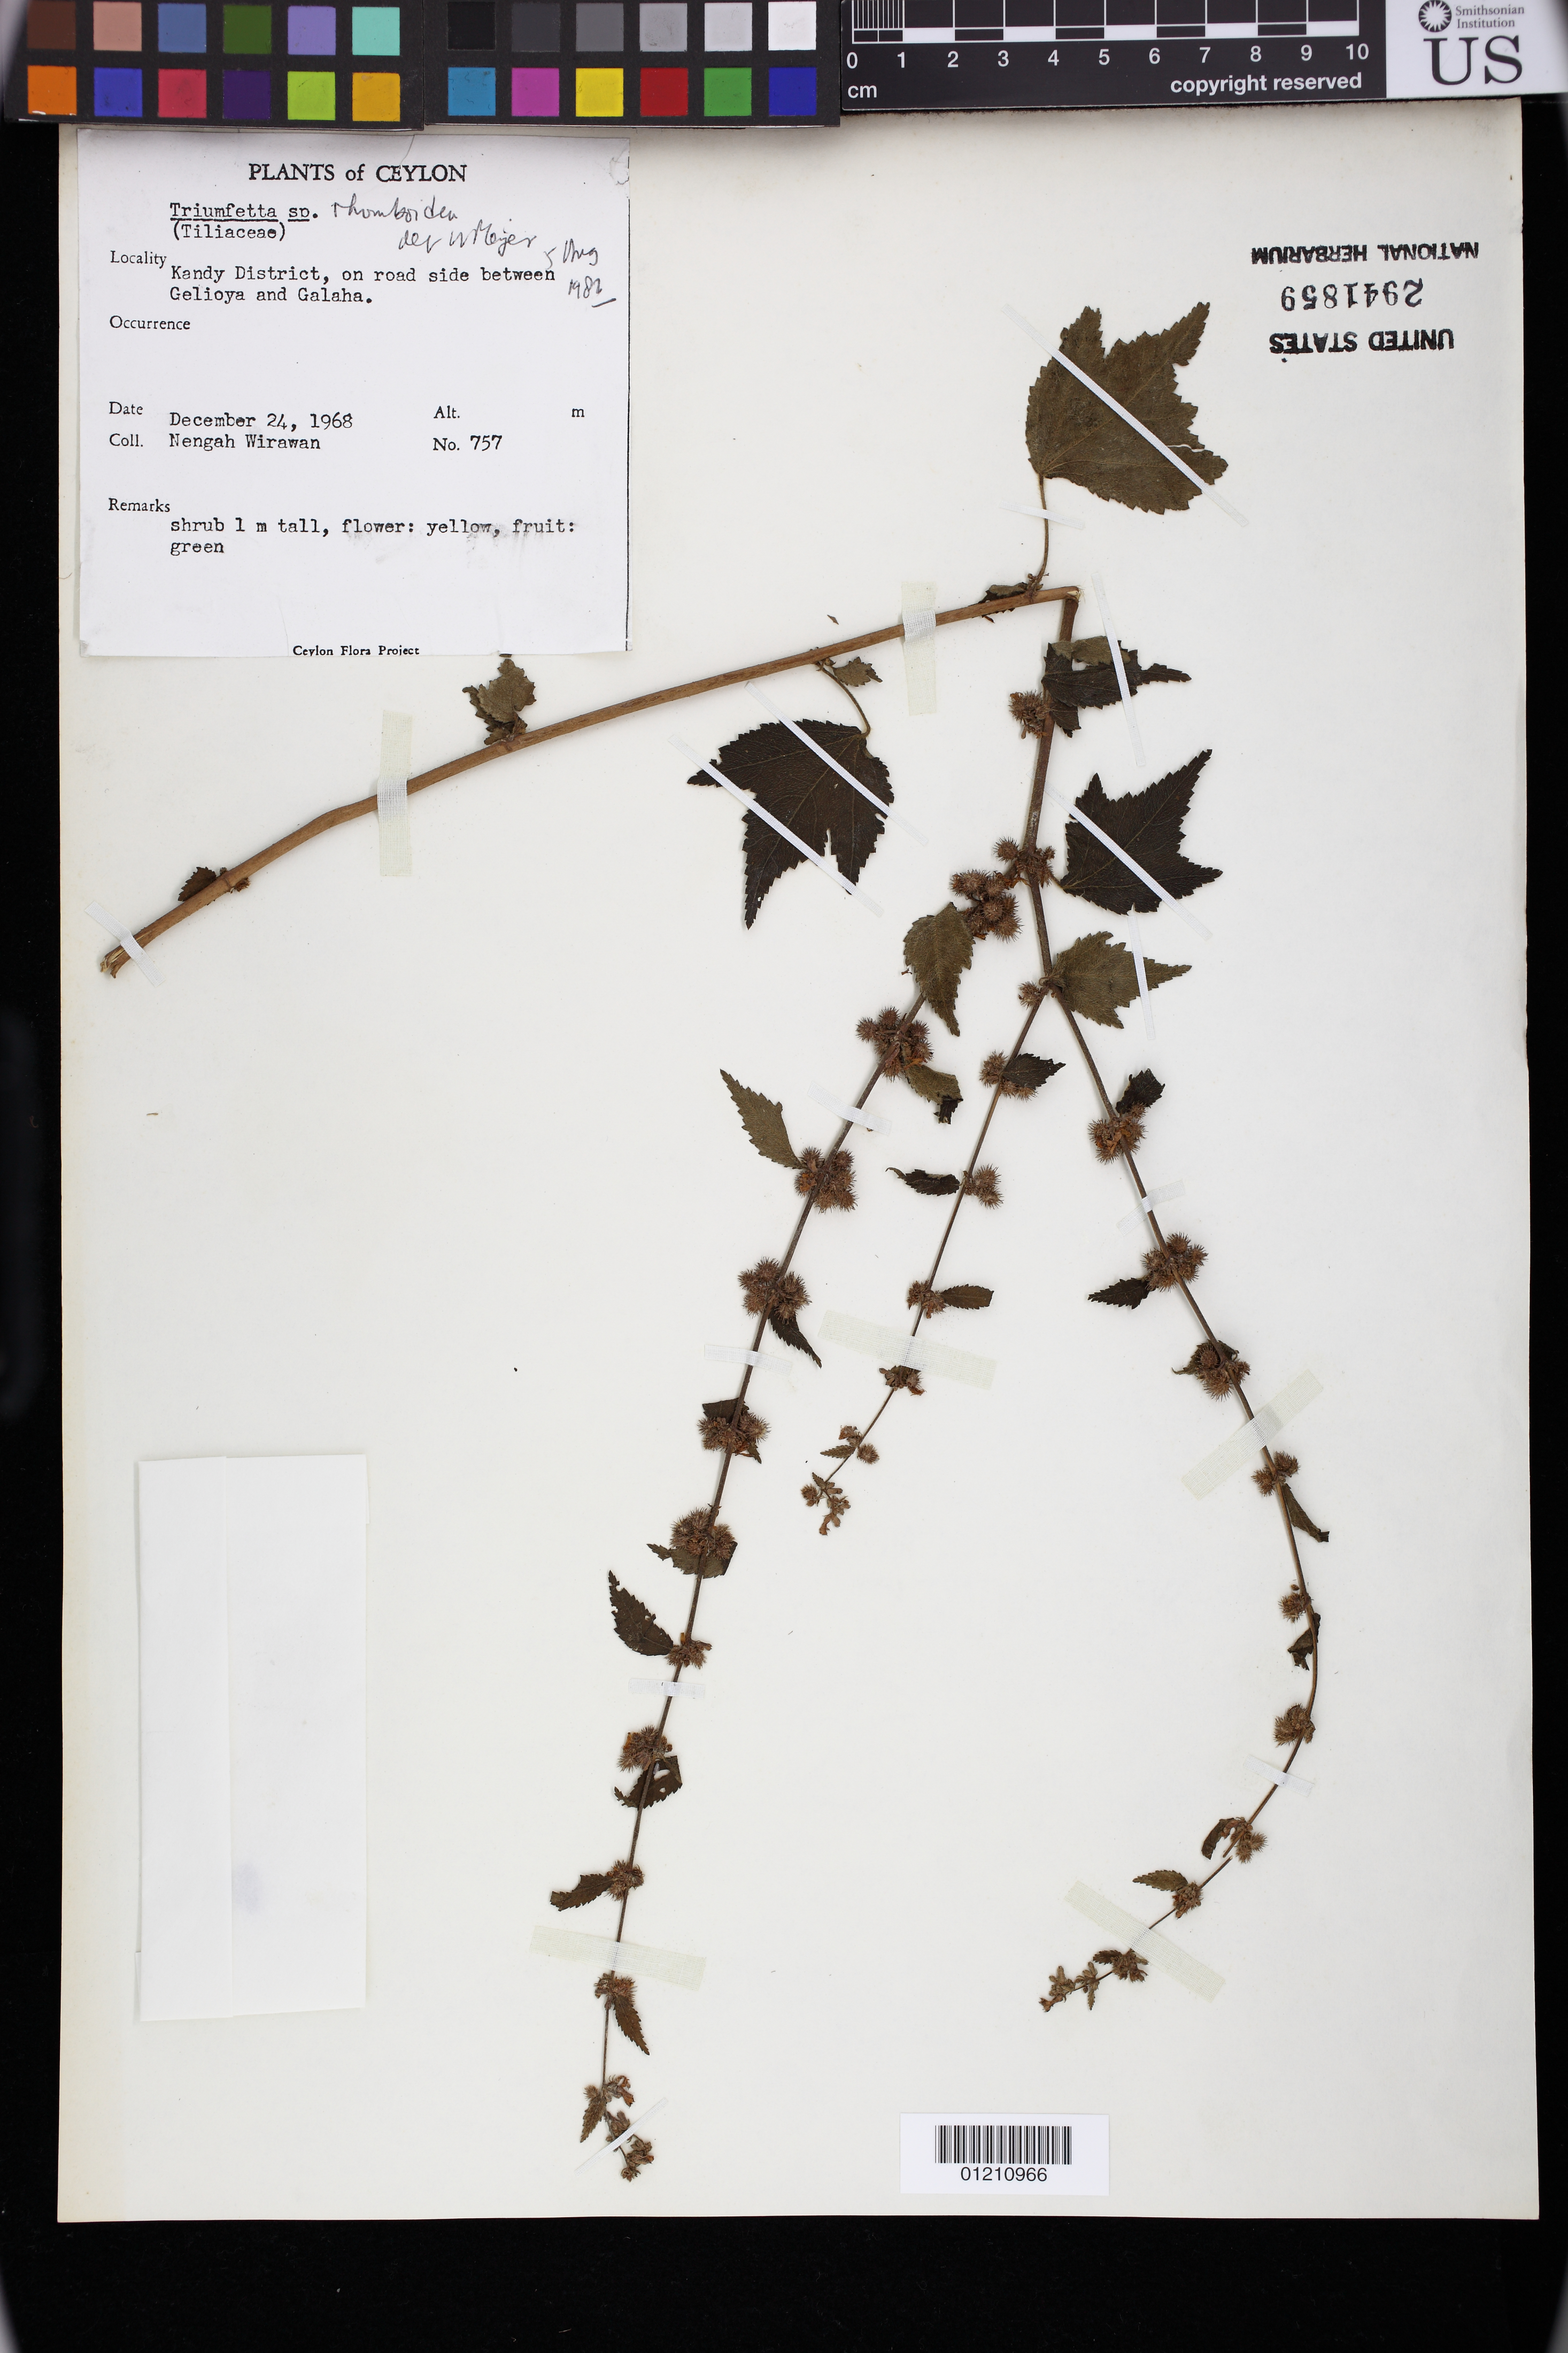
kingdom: Plantae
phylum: Tracheophyta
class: Magnoliopsida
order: Malvales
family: Malvaceae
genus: Triumfetta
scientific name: Triumfetta rhomboidea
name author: Jacq.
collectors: N. Wirawan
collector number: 757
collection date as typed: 24 Dec 1968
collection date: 1968-12-24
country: Sri Lanka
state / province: Central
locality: Ceylon: Kandy District on road side between Gelioya and Galaha.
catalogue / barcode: US 2941859